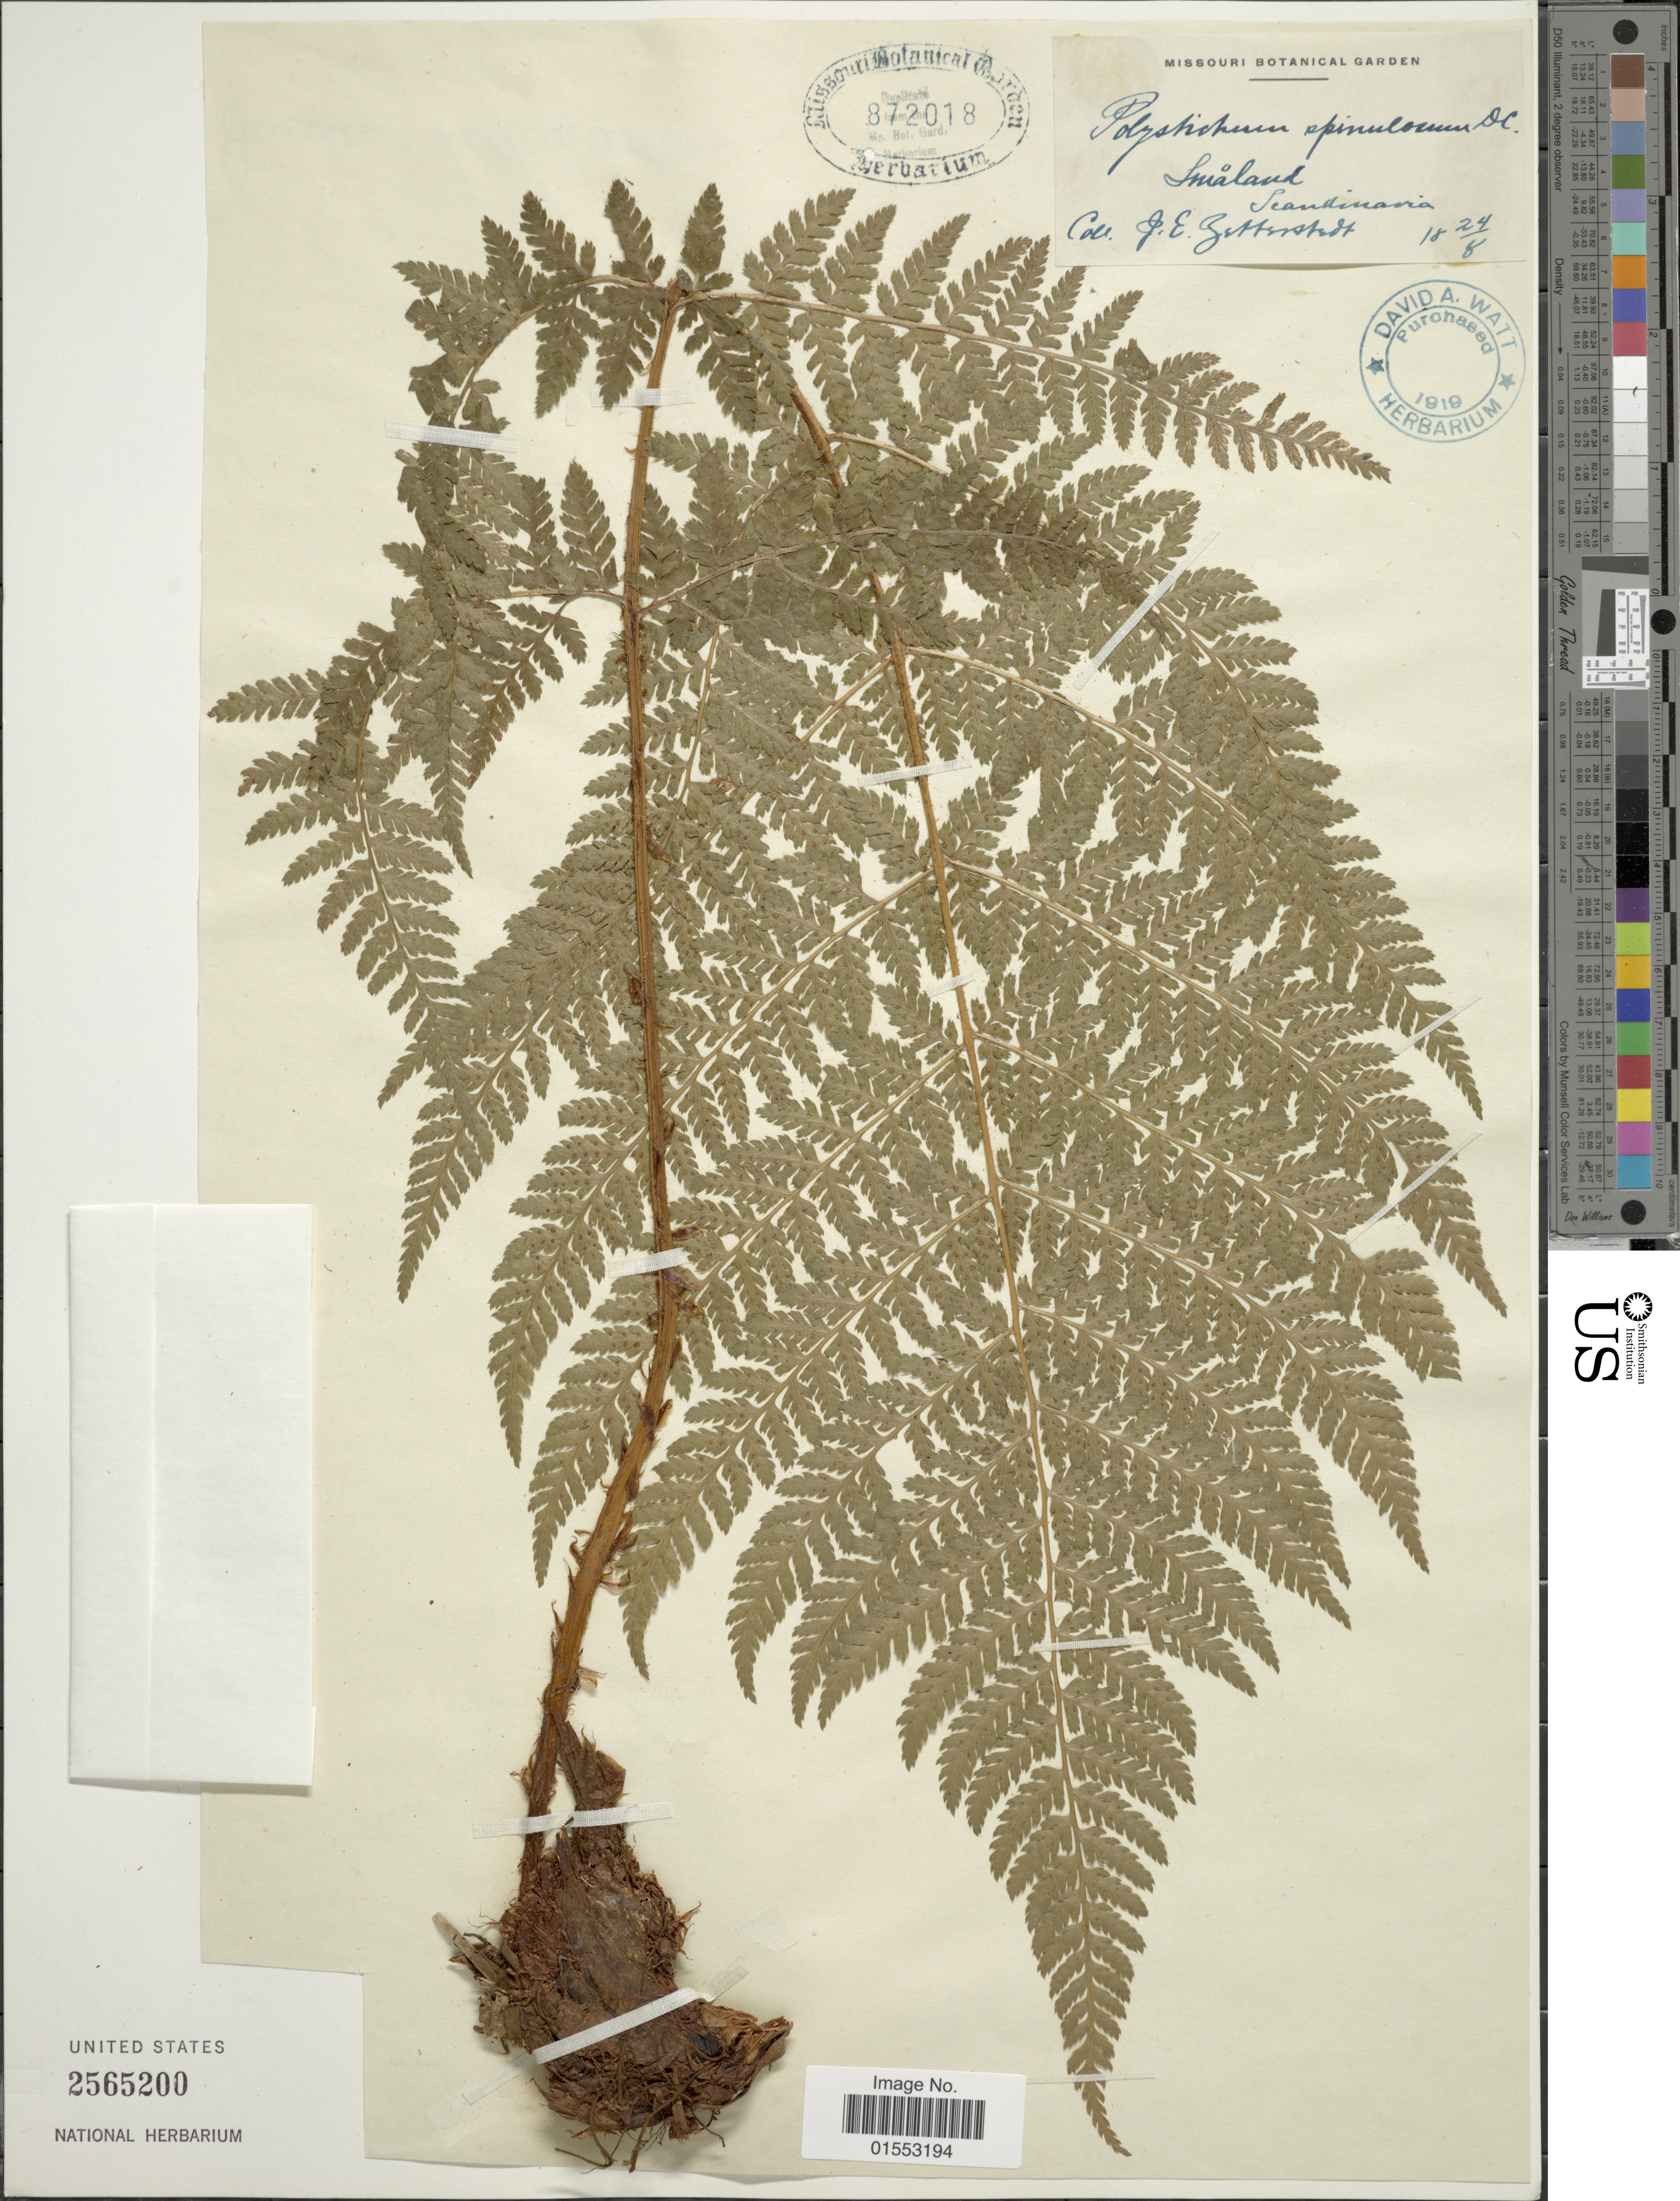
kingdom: Plantae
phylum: Tracheophyta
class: Polypodiopsida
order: Polypodiales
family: Dryopteridaceae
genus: Dryopteris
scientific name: Dryopteris dilatata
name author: (Hoffm.) A. Gray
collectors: J.E. Zetterstedt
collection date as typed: Transcribed d/m/y: 24/8/18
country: Sweden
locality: Småland. Scandinavia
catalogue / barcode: US 872018